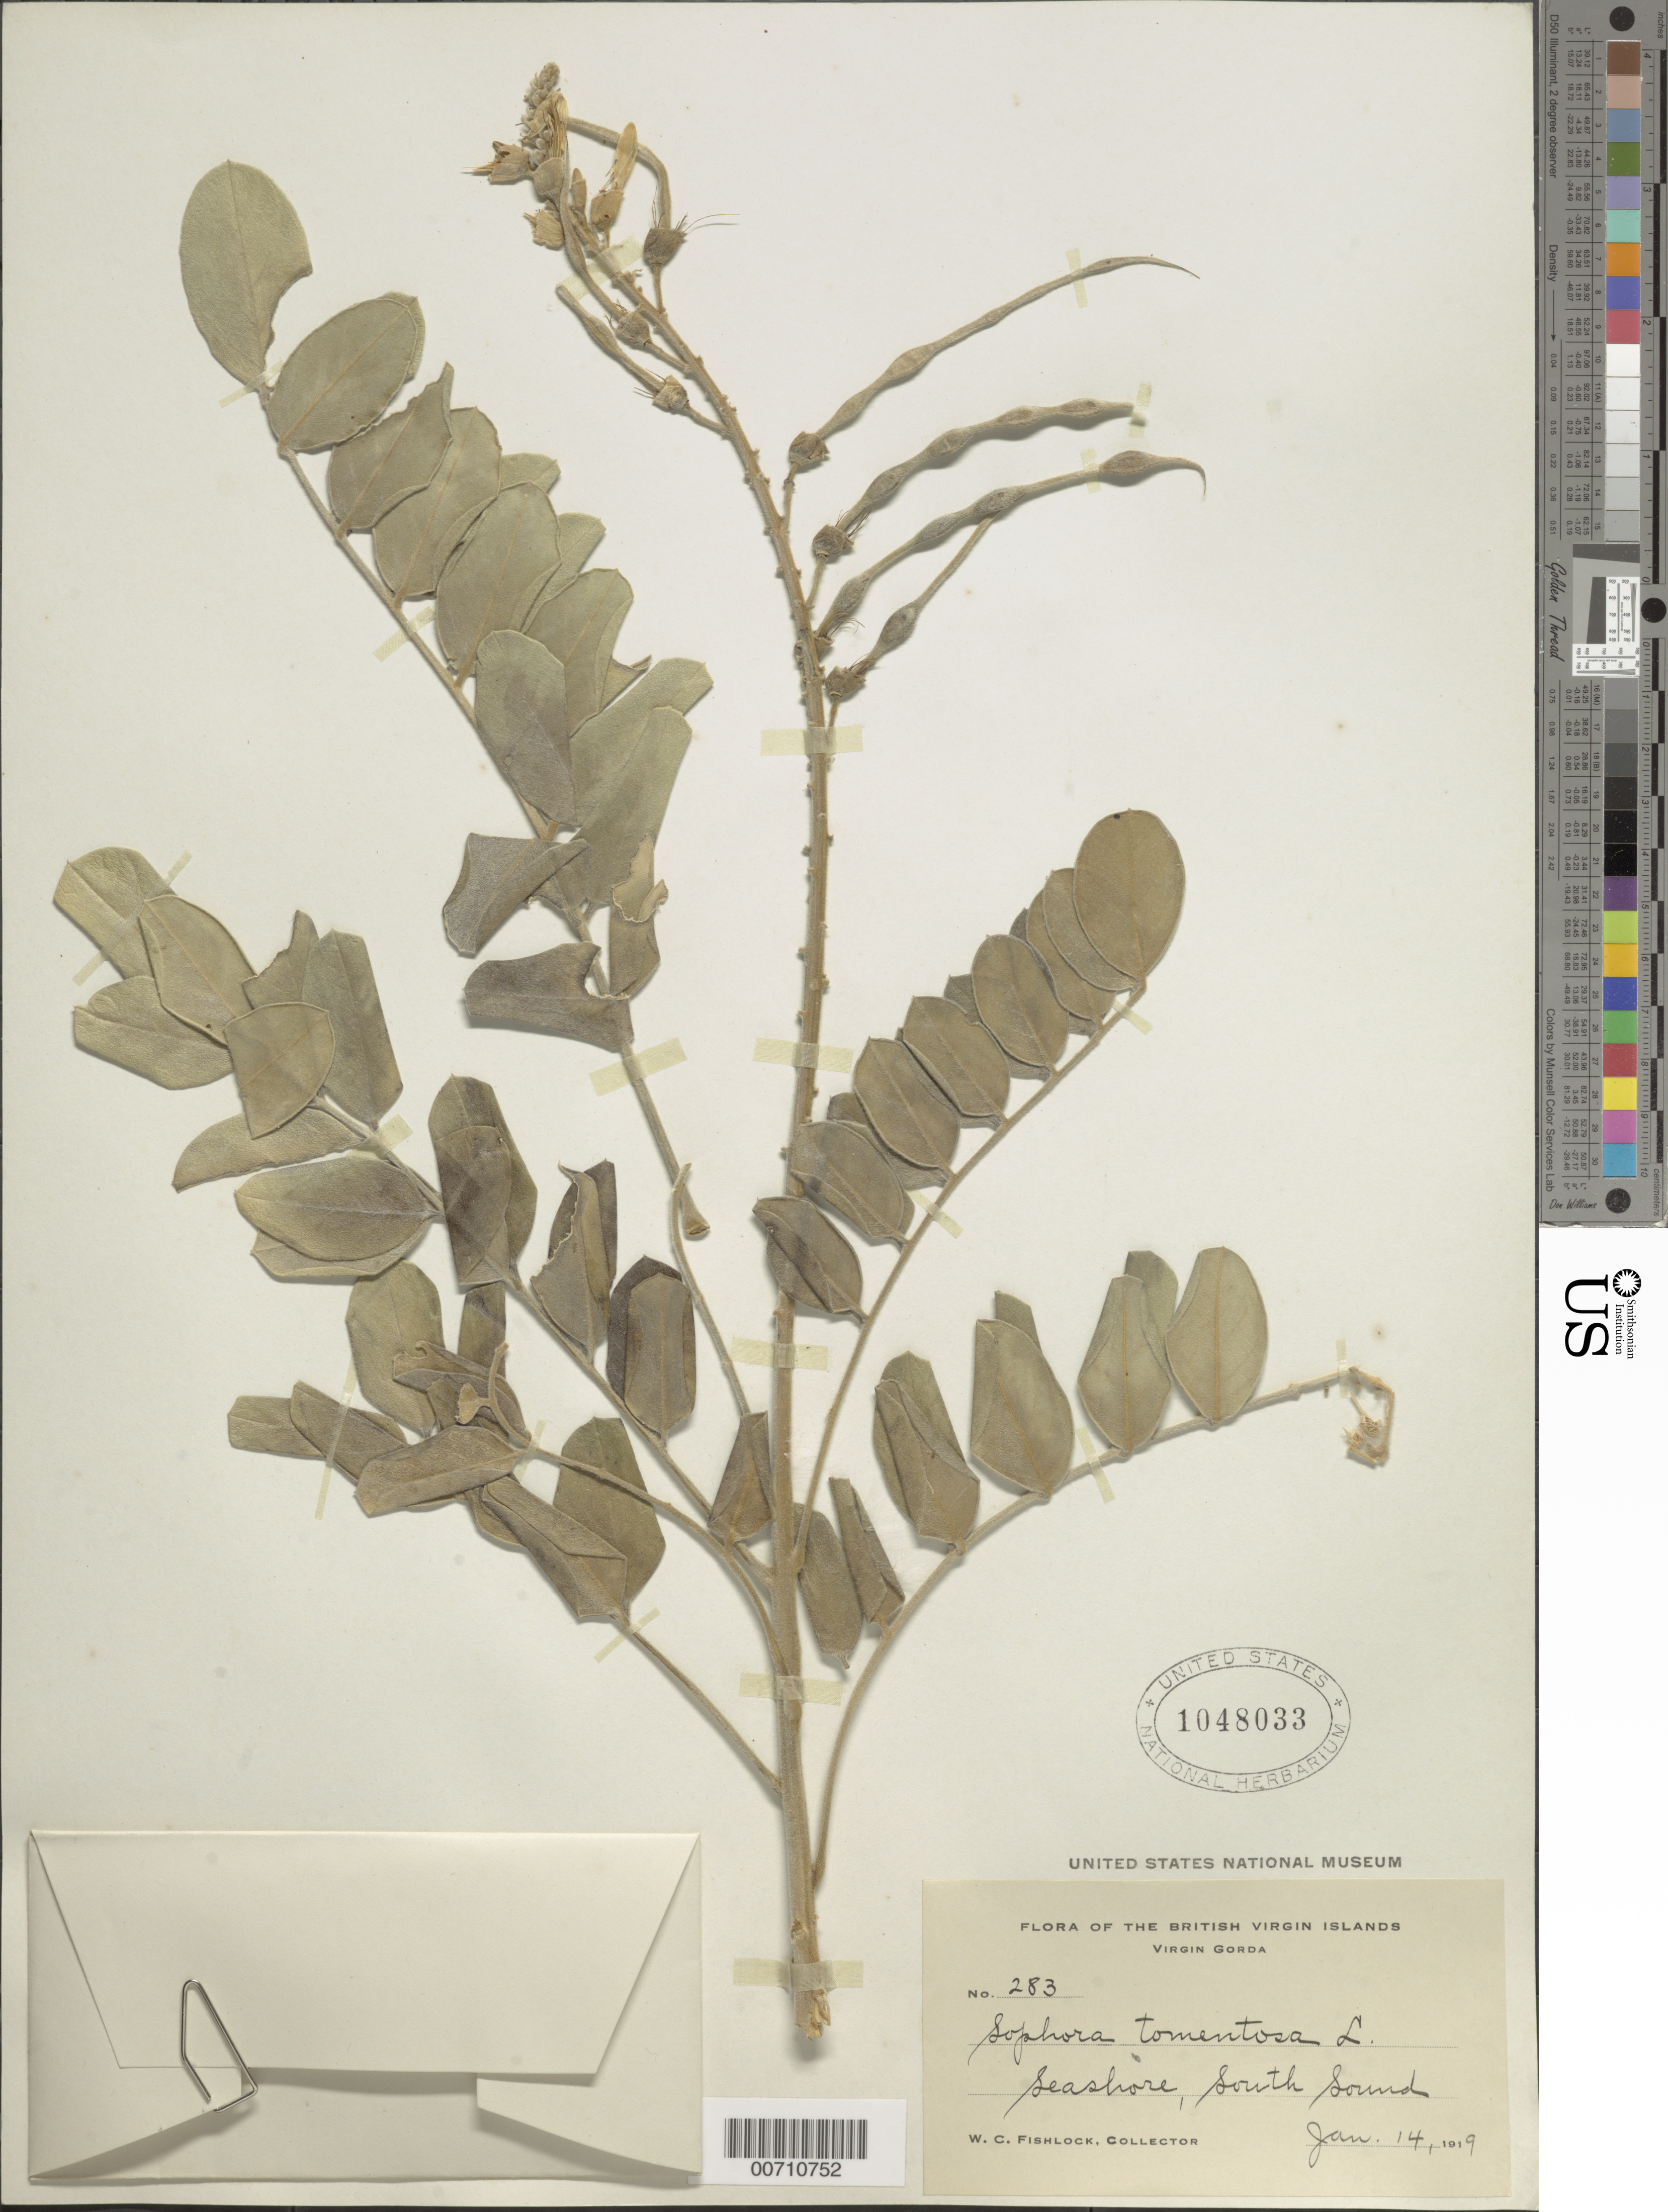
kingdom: Plantae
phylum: Tracheophyta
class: Magnoliopsida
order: Fabales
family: Fabaceae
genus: Sophora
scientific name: Sophora tomentosa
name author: L.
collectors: W. Fishlock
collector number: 283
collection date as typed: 14 Jan 1919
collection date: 1919-01-14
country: British Virgin Islands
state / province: Virgin Gorda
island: Virgin Gorda Island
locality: South Sound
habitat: Seashore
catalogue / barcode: US 1048033